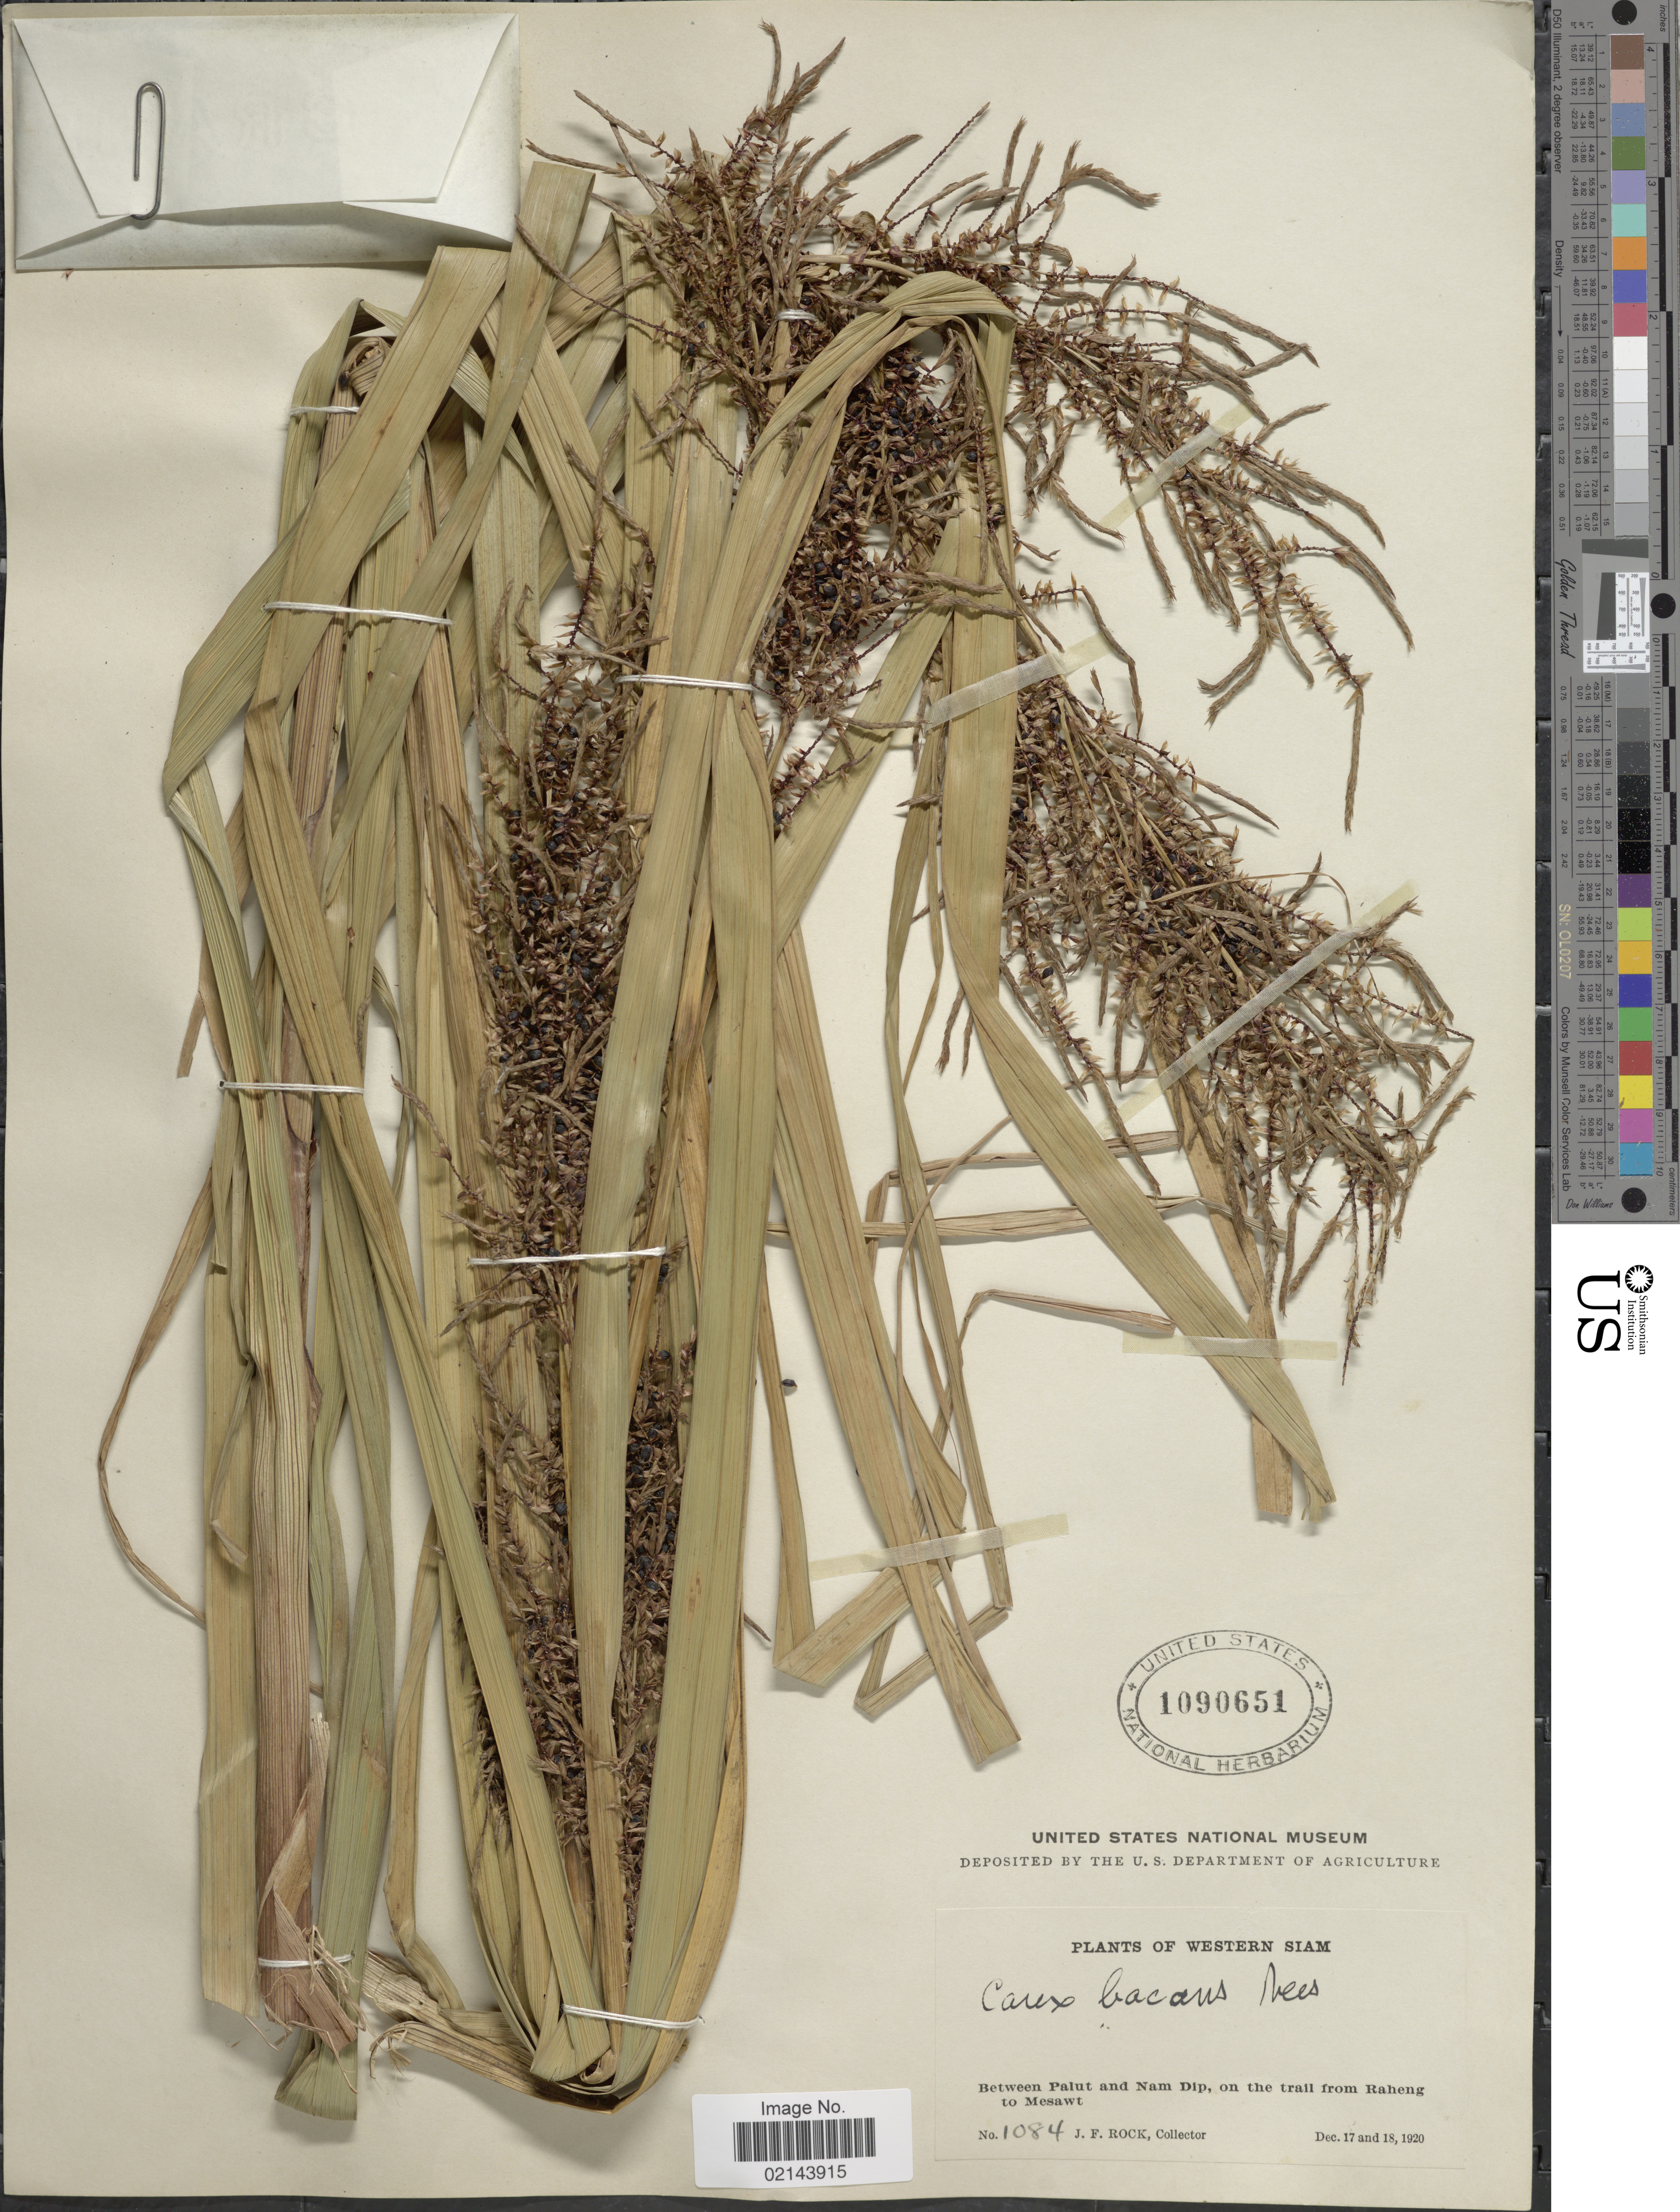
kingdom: Plantae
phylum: Tracheophyta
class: Liliopsida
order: Poales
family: Cyperaceae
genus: Carex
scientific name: Carex baccans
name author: Nees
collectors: J. Rock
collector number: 1084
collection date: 1920-12-17/1920-12-18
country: Thailand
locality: Western Siam. Between Palut and Nam Dip, on the trail from Raheng to Mesawt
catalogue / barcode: US 1090651